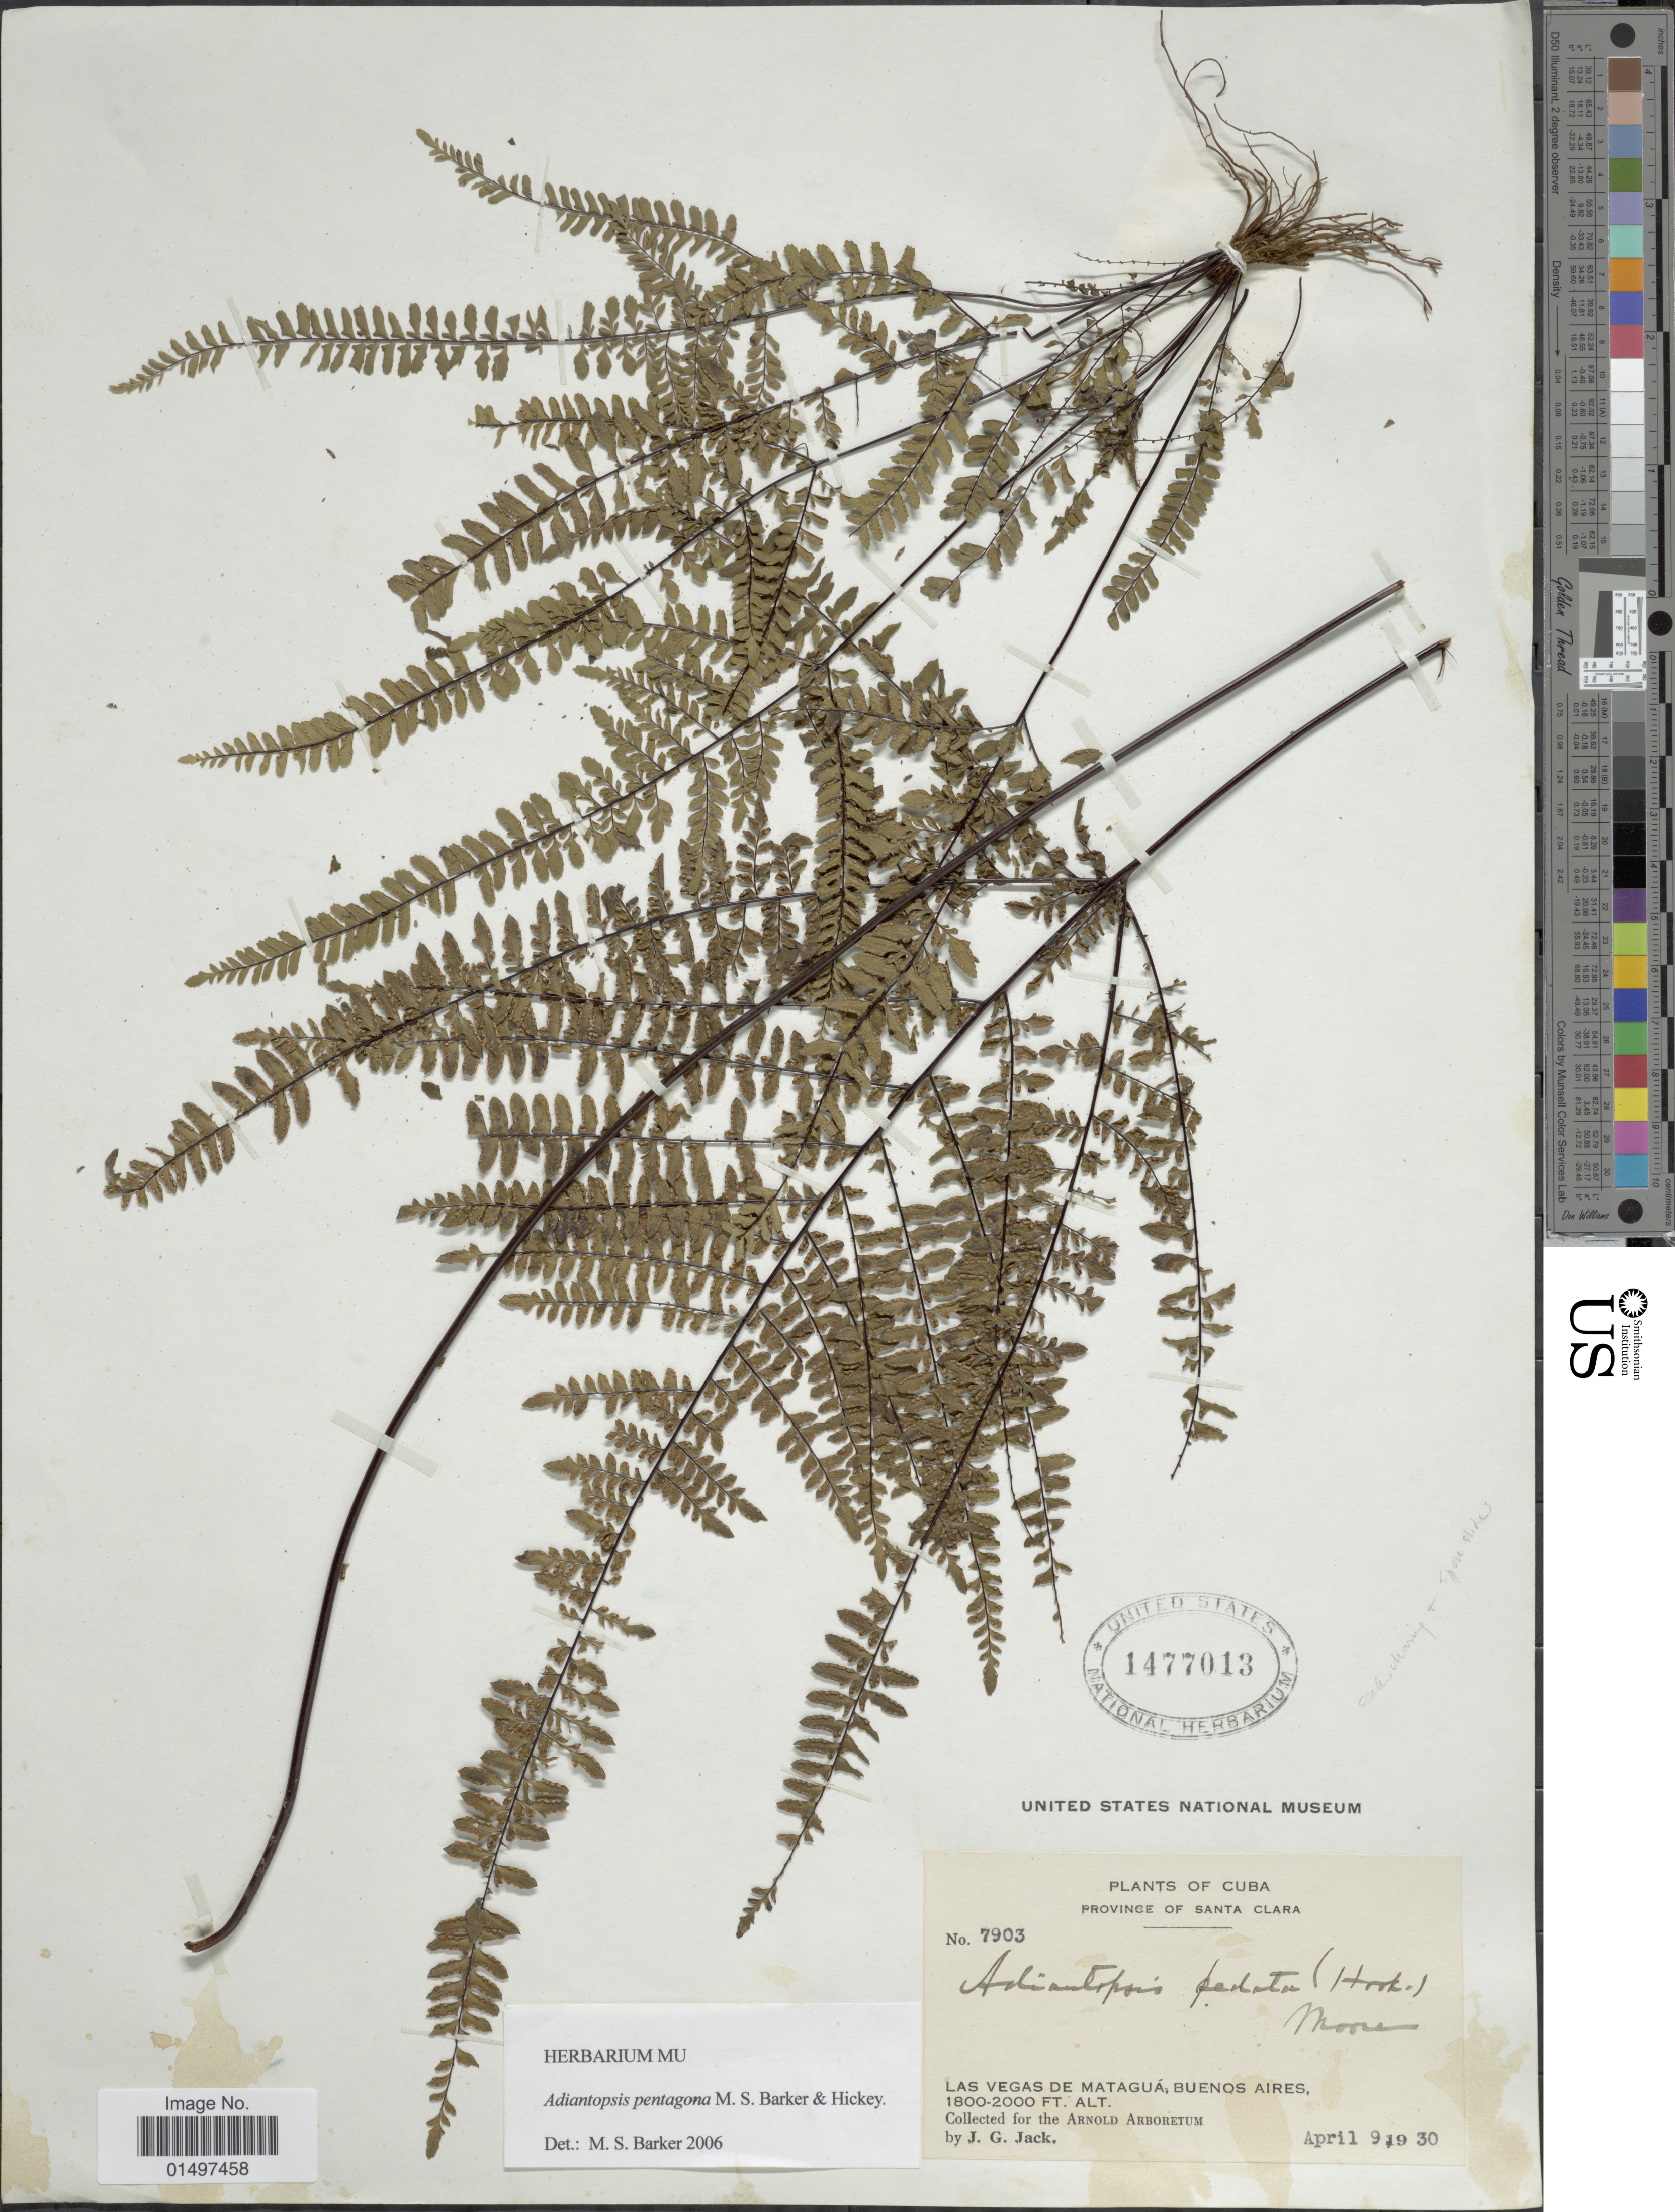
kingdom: Plantae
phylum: Tracheophyta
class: Polypodiopsida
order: Polypodiales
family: Pteridaceae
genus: Adiantopsis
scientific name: Adiantopsis pentagona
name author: M.S. Barker & Hickey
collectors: J. G. Jack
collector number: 7903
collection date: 1930-04-09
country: Cuba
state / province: Las Villas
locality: Province of Santa Clara. Las Vegas de Matagua, Buenos Aires.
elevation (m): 549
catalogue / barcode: US 1477013